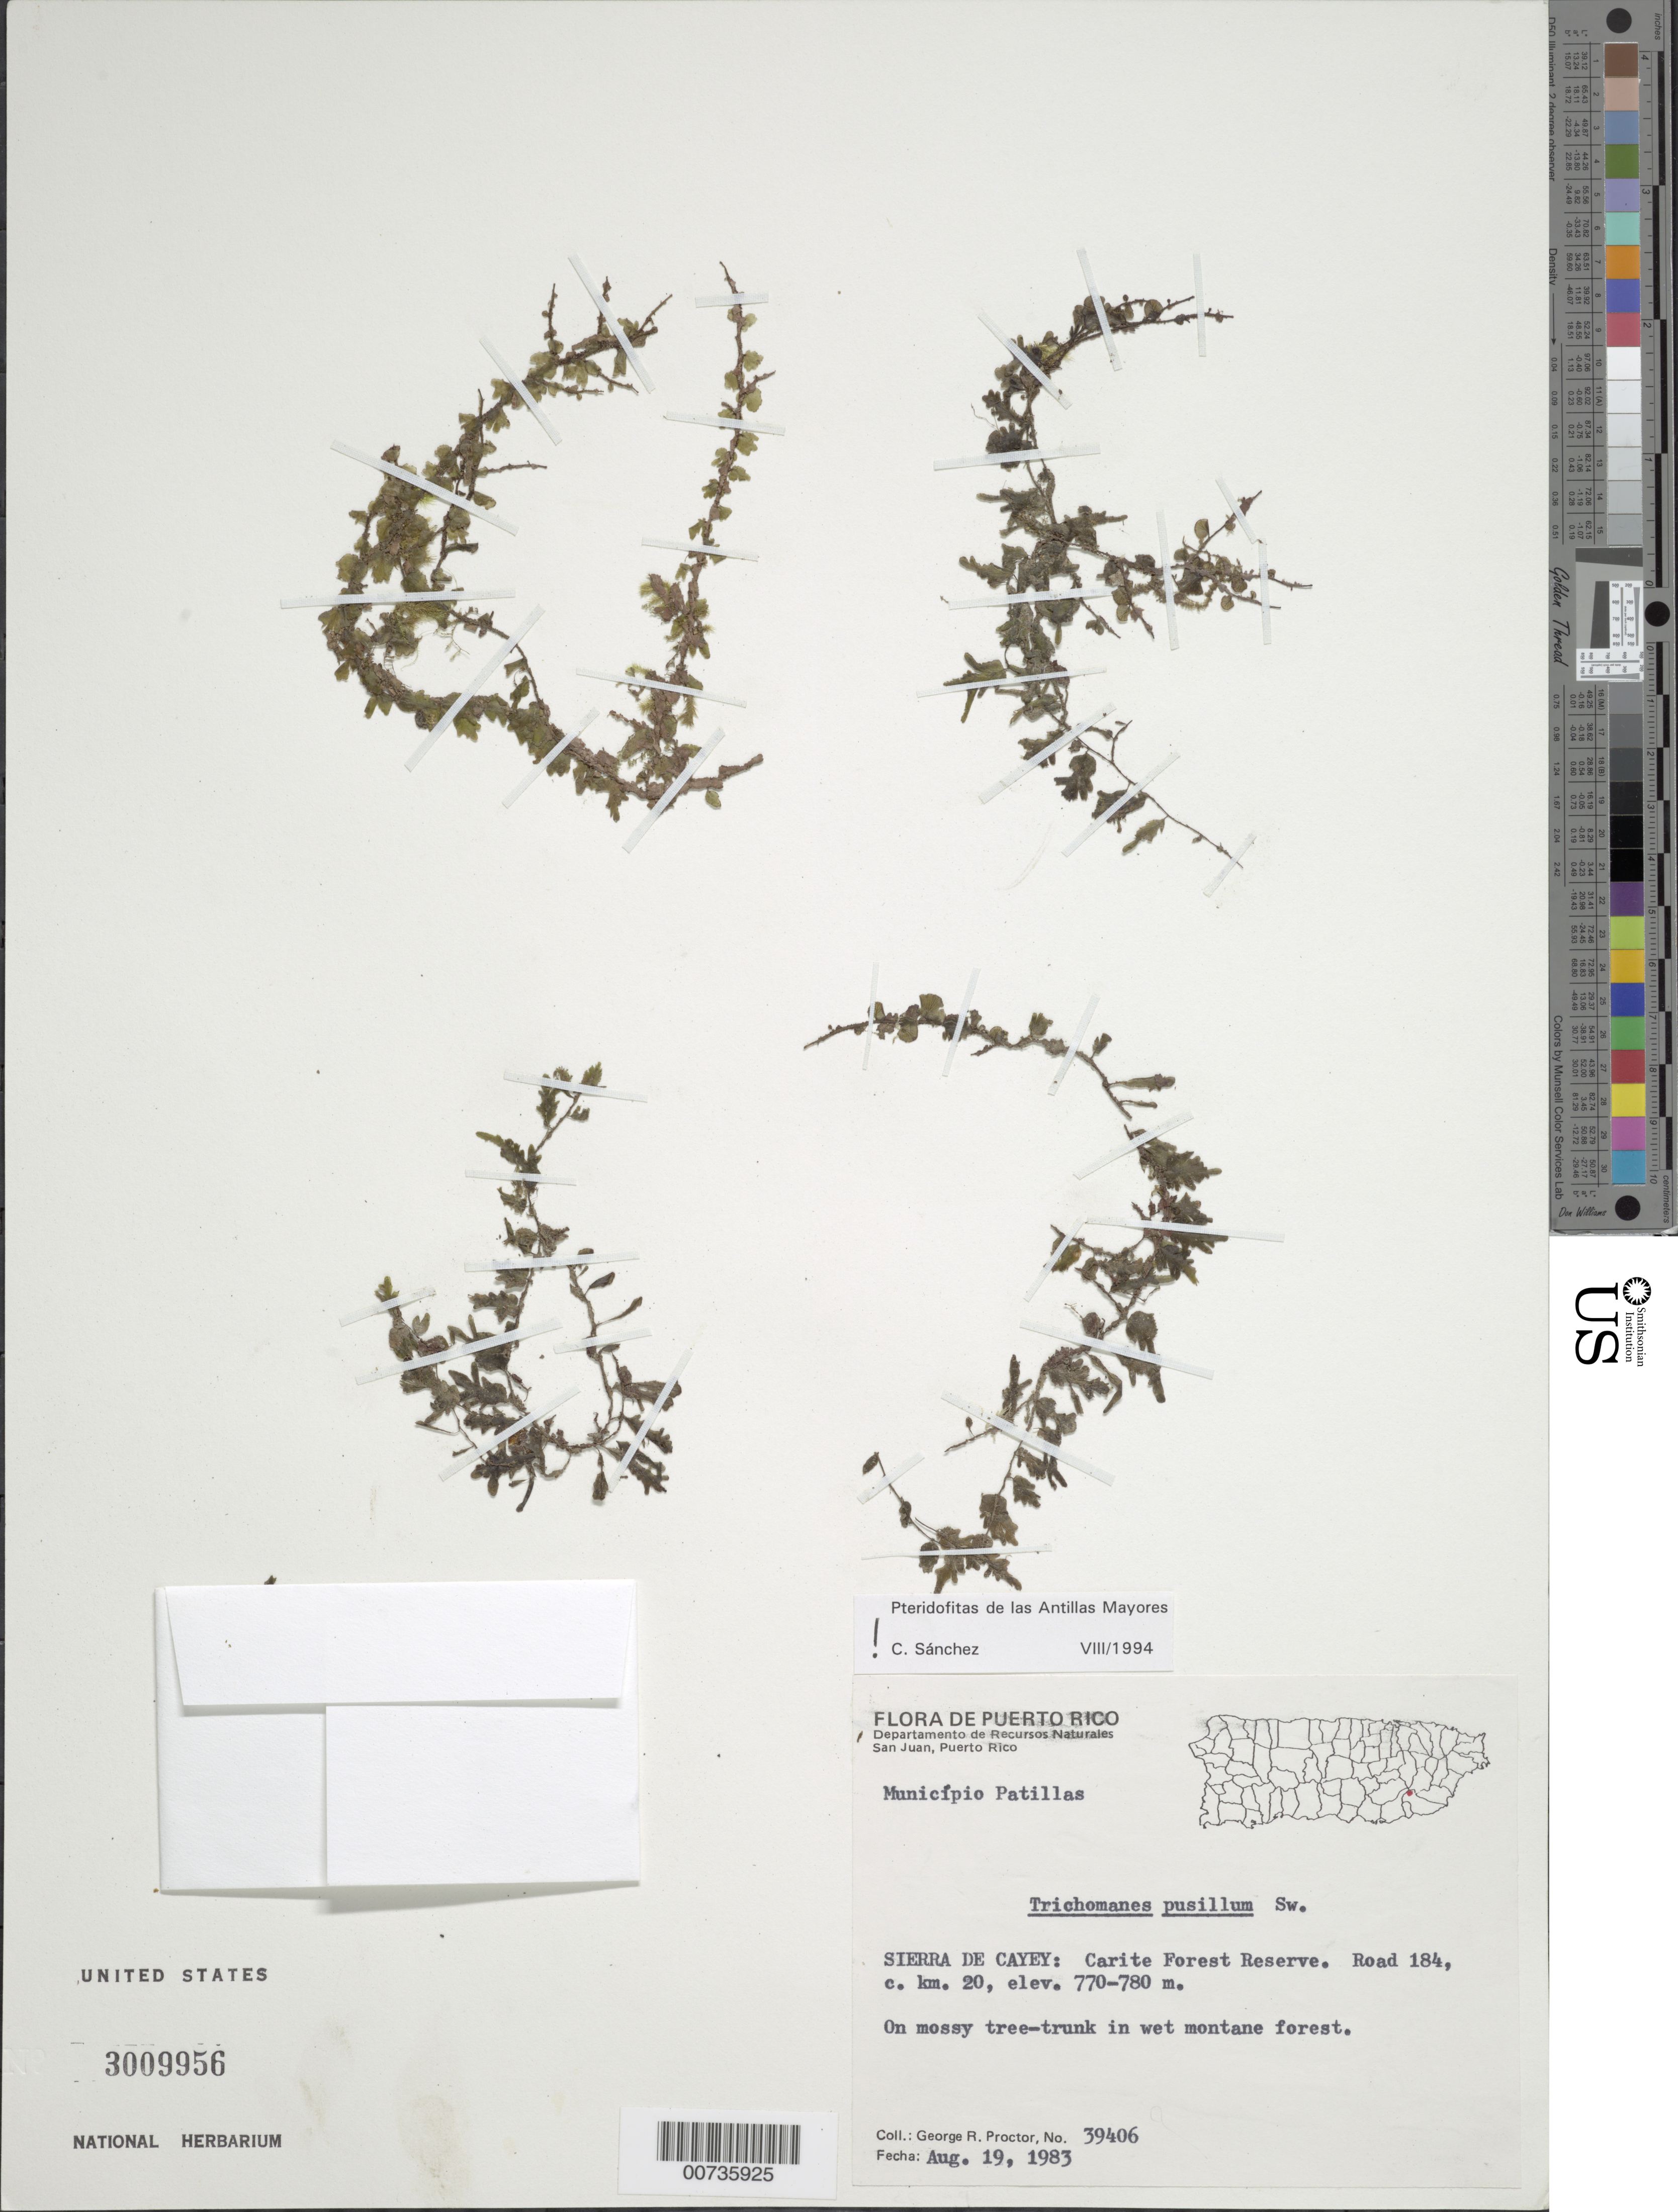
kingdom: Plantae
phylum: Tracheophyta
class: Polypodiopsida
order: Hymenophyllales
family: Hymenophyllaceae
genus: Didymoglossum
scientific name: Didymoglossum pusillum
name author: (Sw.) Desv.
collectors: G. R. Proctor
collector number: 39406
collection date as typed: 19 Aug 1983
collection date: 1983-08-19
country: Puerto Rico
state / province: Patillas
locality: Mun. Patillas, Sierra de Cayey: Carite Forest Reserve, road 184, c. km 20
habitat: On mossy tree-trunk in wet montane forest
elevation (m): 770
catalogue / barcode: US 3009956